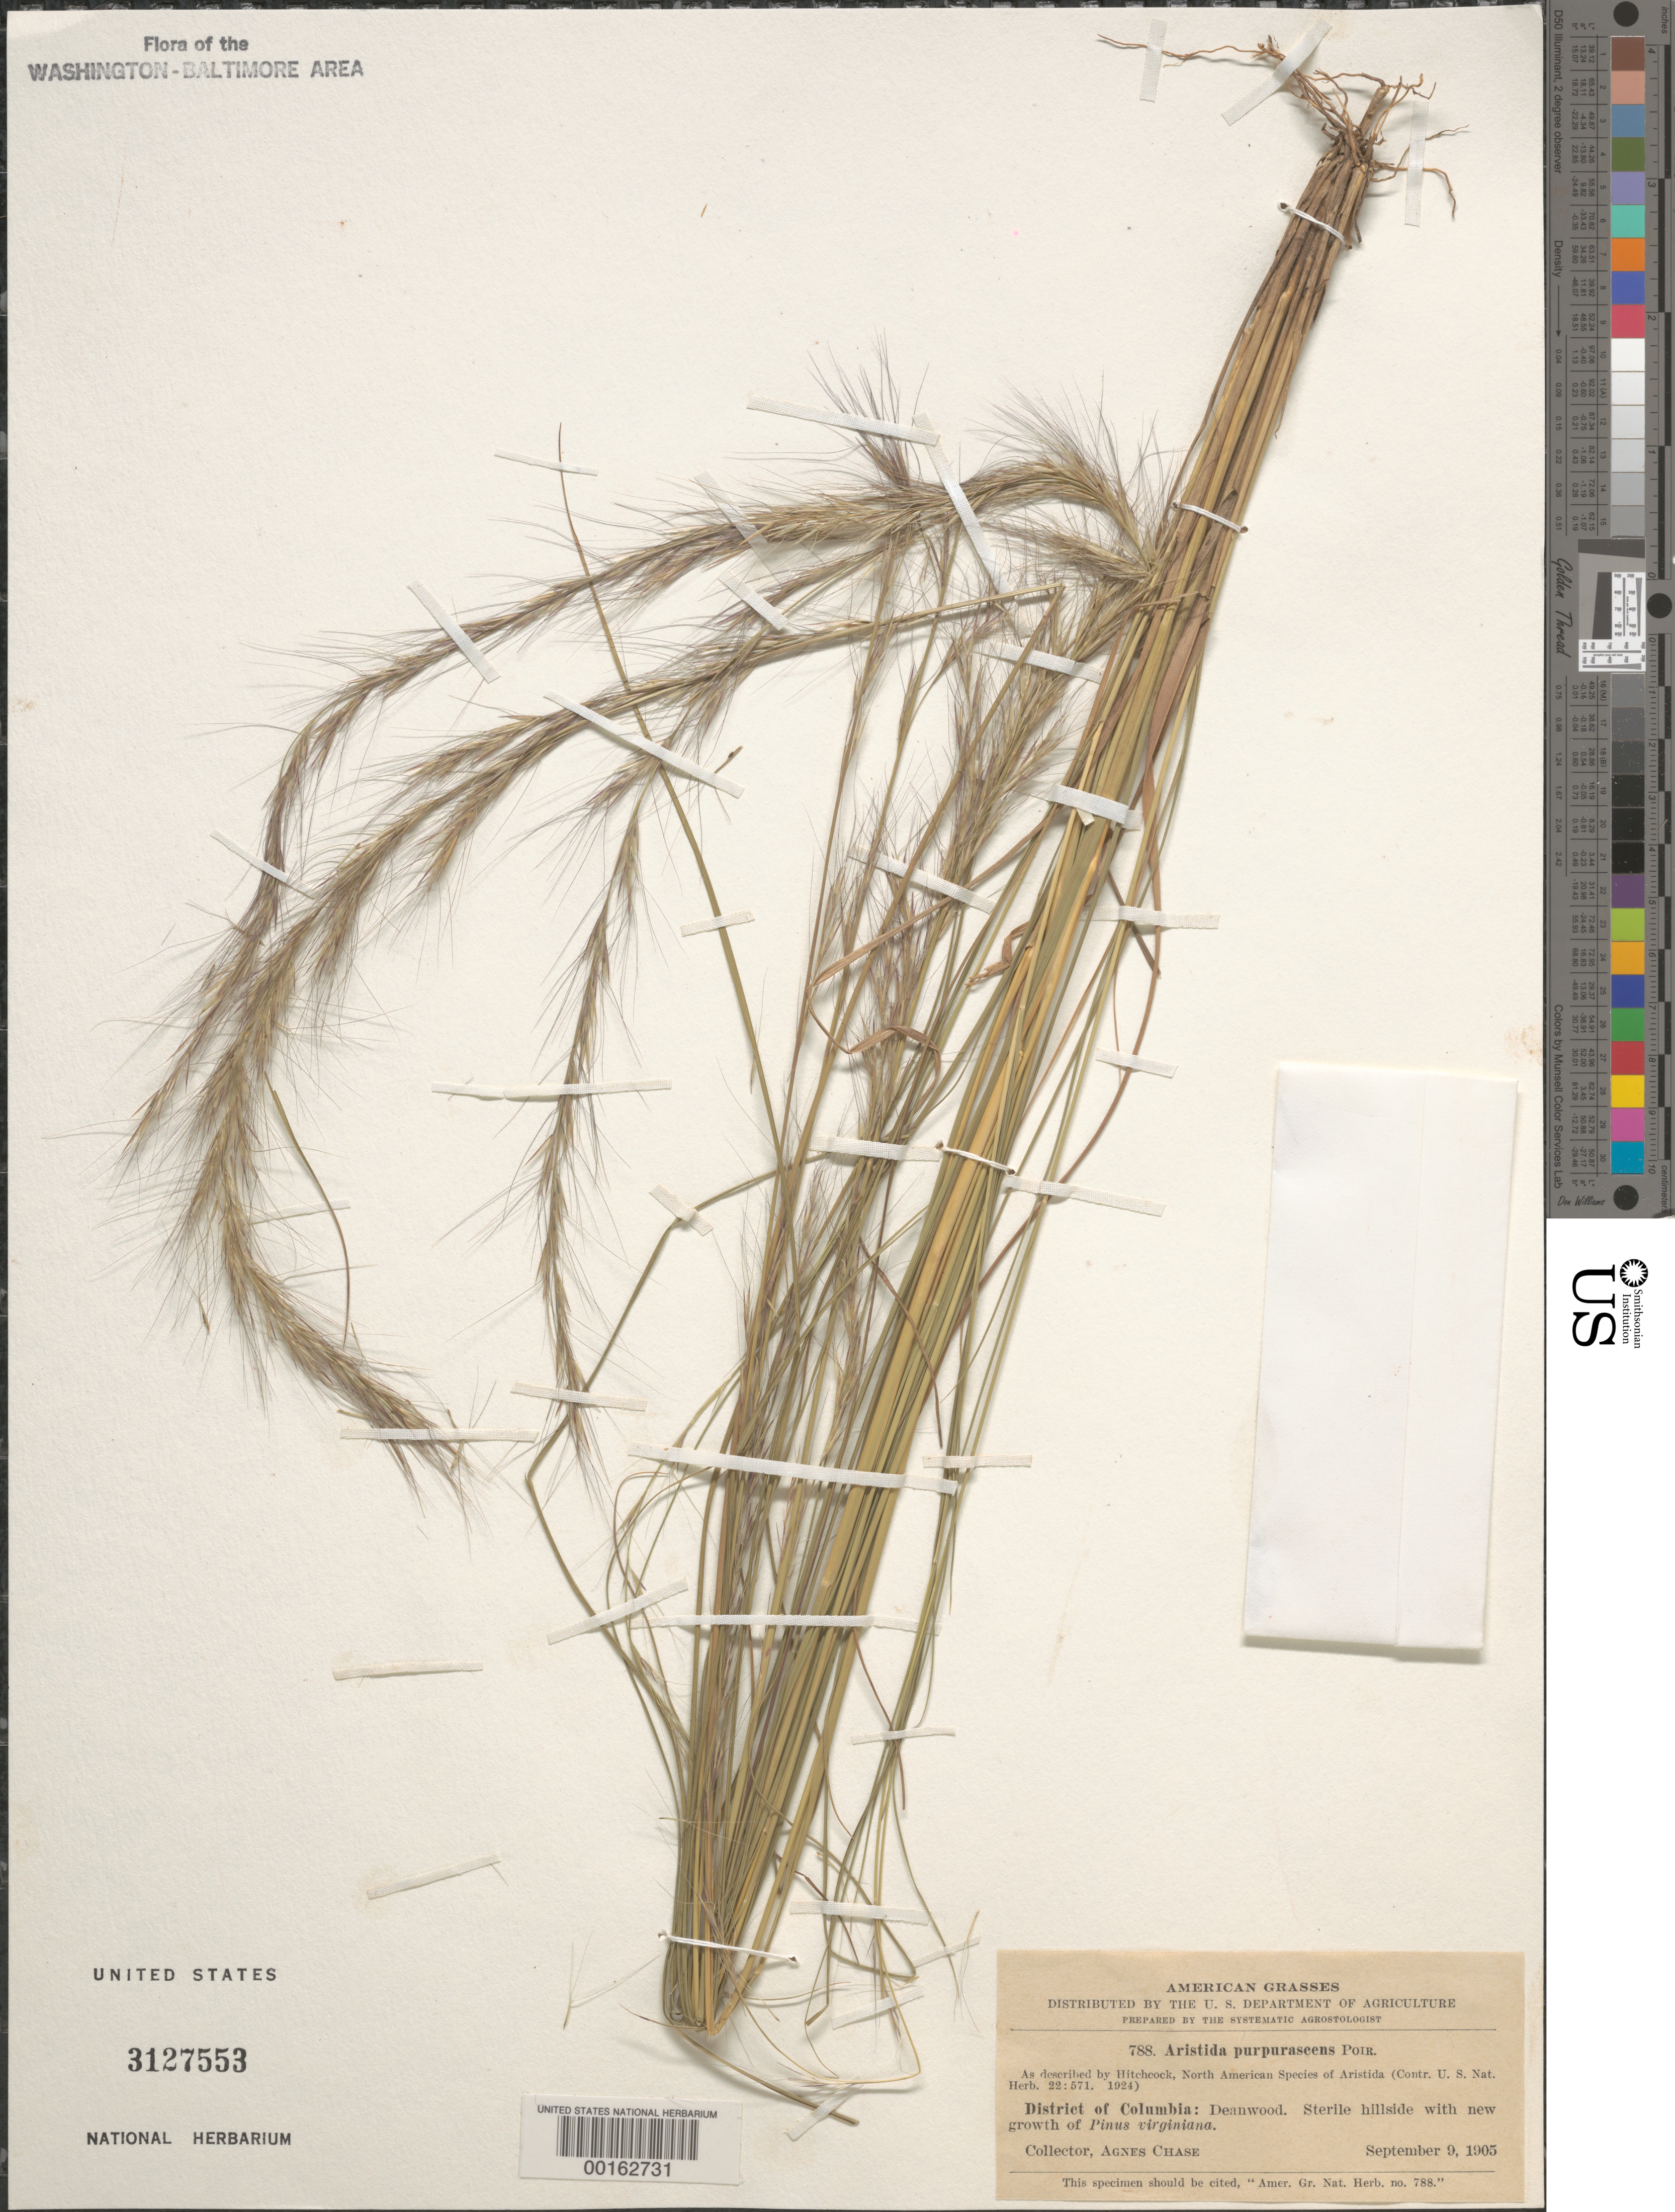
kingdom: Plantae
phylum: Tracheophyta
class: Liliopsida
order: Poales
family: Poaceae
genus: Aristida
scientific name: Aristida purpurascens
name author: Poir. in Lam.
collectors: A. Chase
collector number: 788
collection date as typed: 09 Sep 1905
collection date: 1905-09-09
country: United States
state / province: District of Columbia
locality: Deanwood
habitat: Sterile hillside with new growth of Pinus virginiana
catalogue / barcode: US 3127553